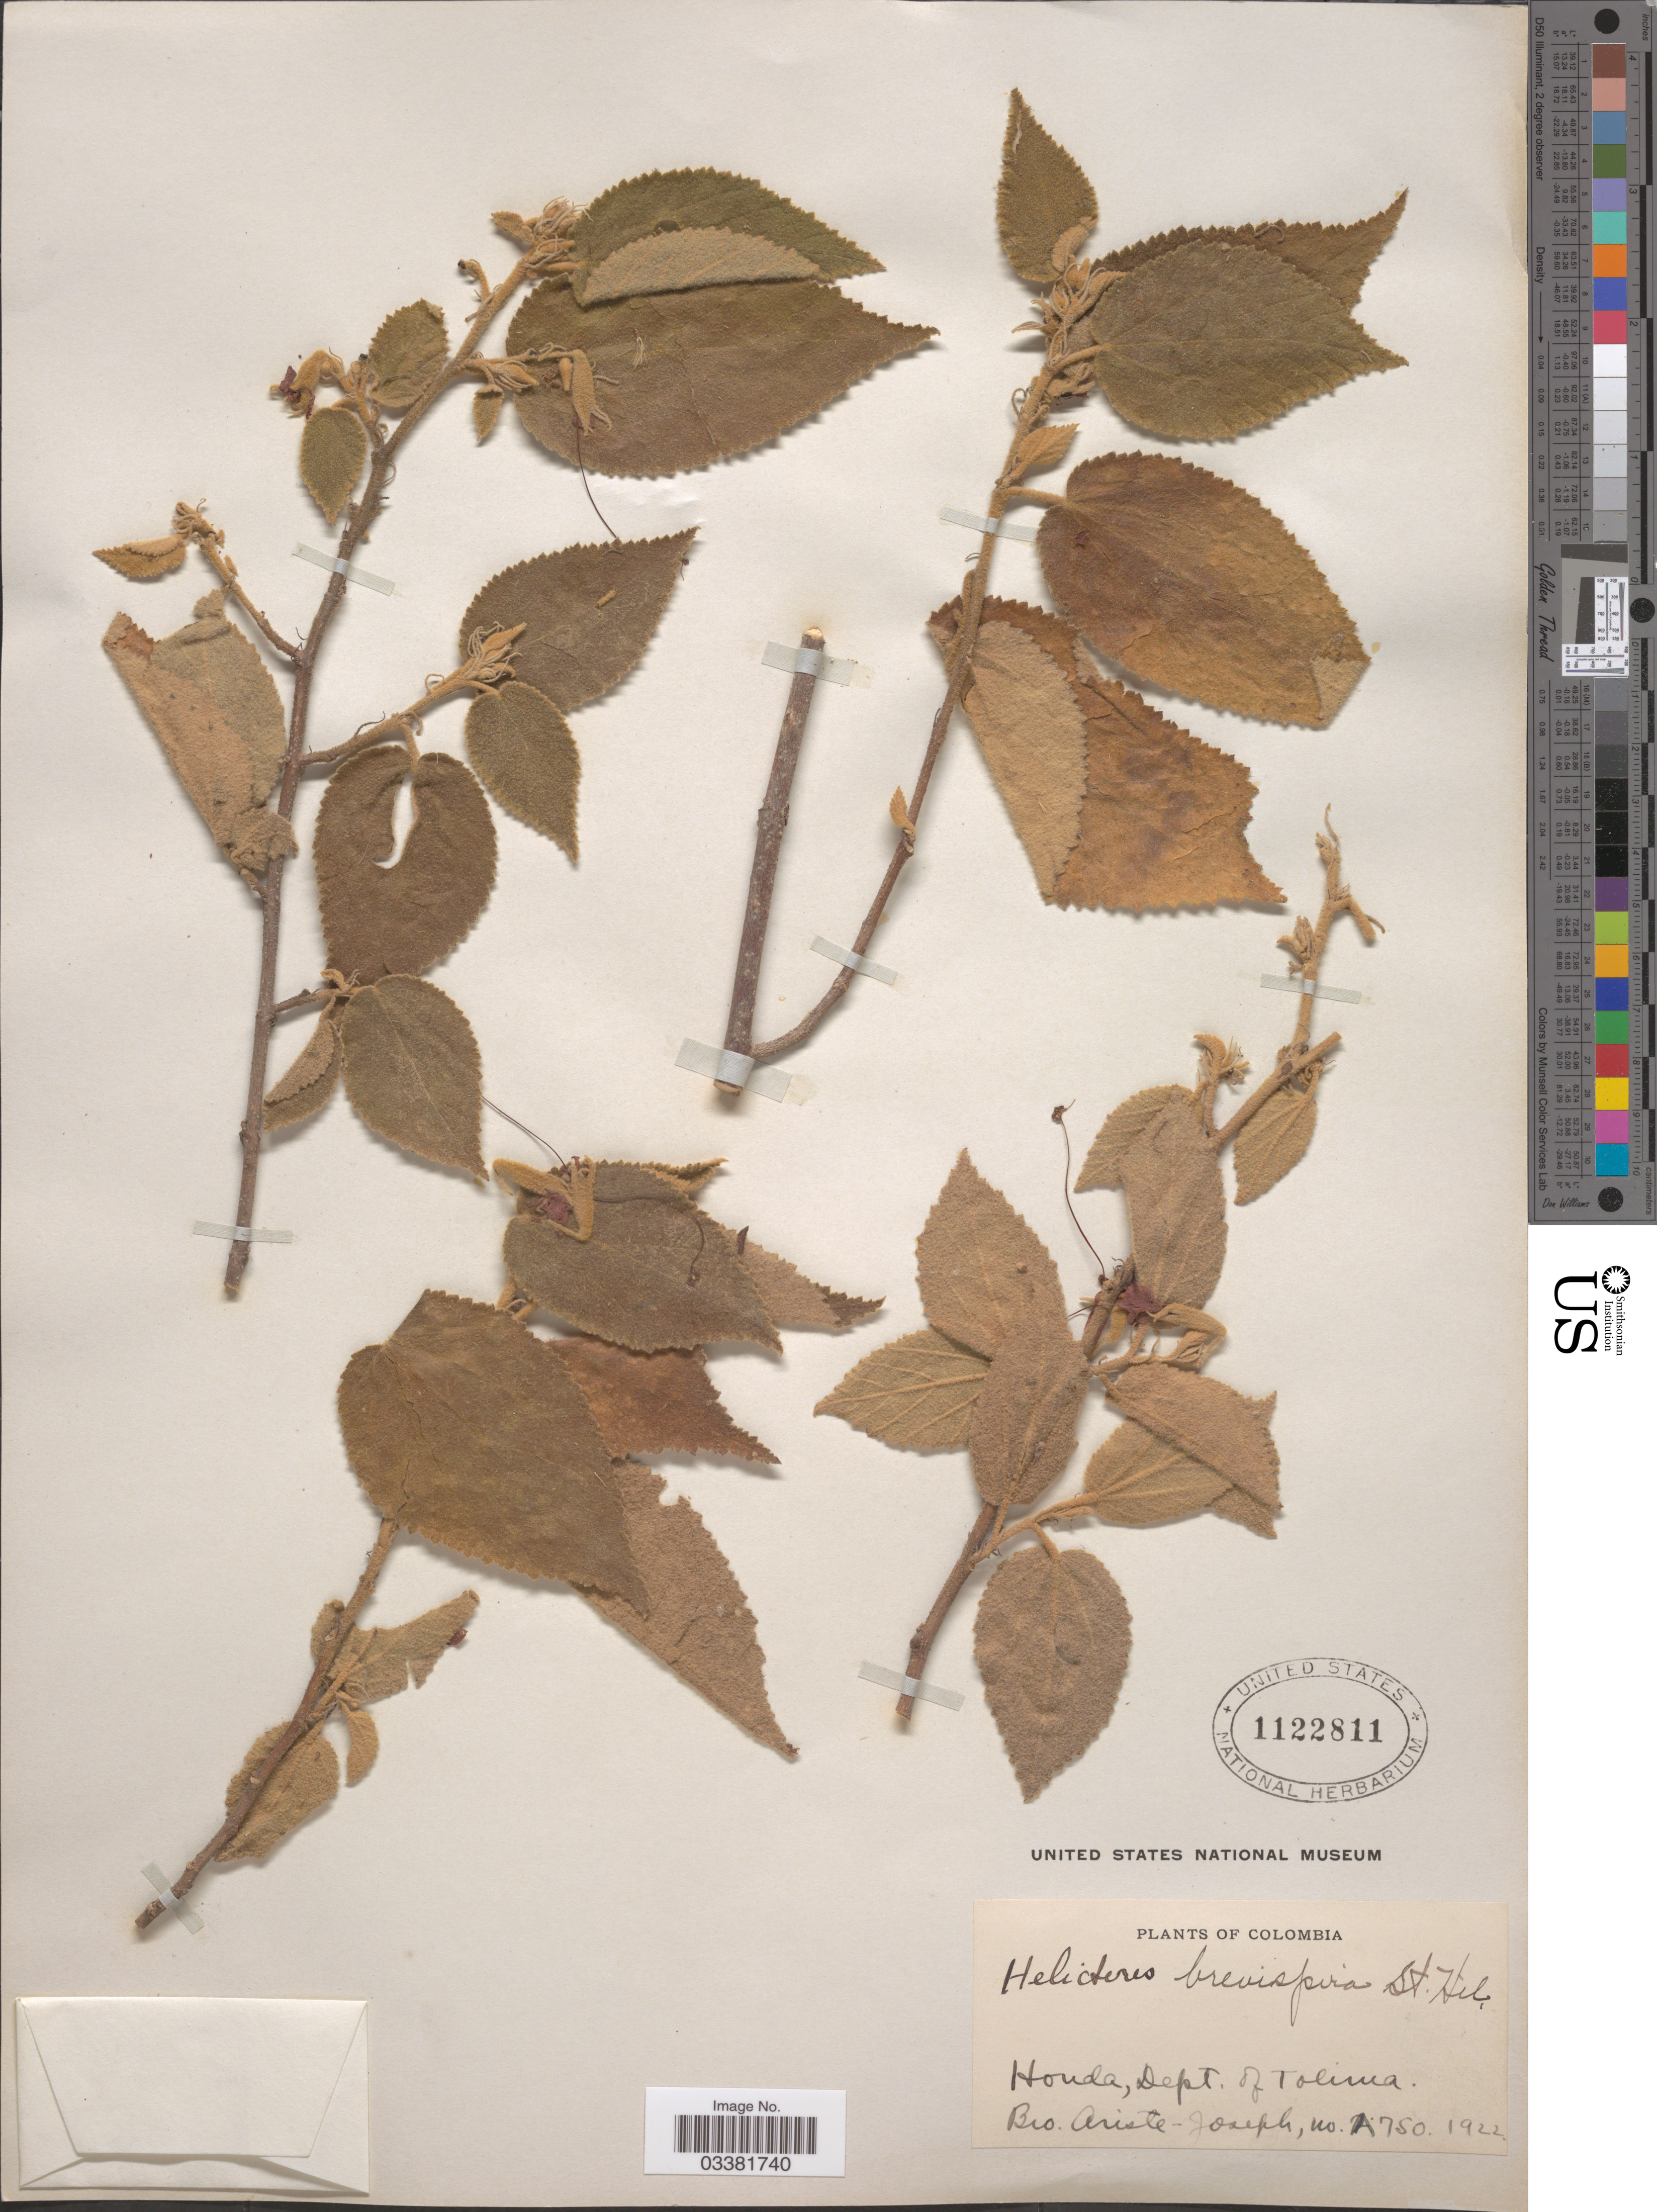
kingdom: Plantae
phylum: Tracheophyta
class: Magnoliopsida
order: Malvales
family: Malvaceae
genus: Helicteres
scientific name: Helicteres brevispira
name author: A. St.-Hil.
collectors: Bro. Ariste-Joseph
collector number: A 750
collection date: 1922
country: Colombia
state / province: Tolima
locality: Honda, Dept. of Tolima.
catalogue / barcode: US 1122811